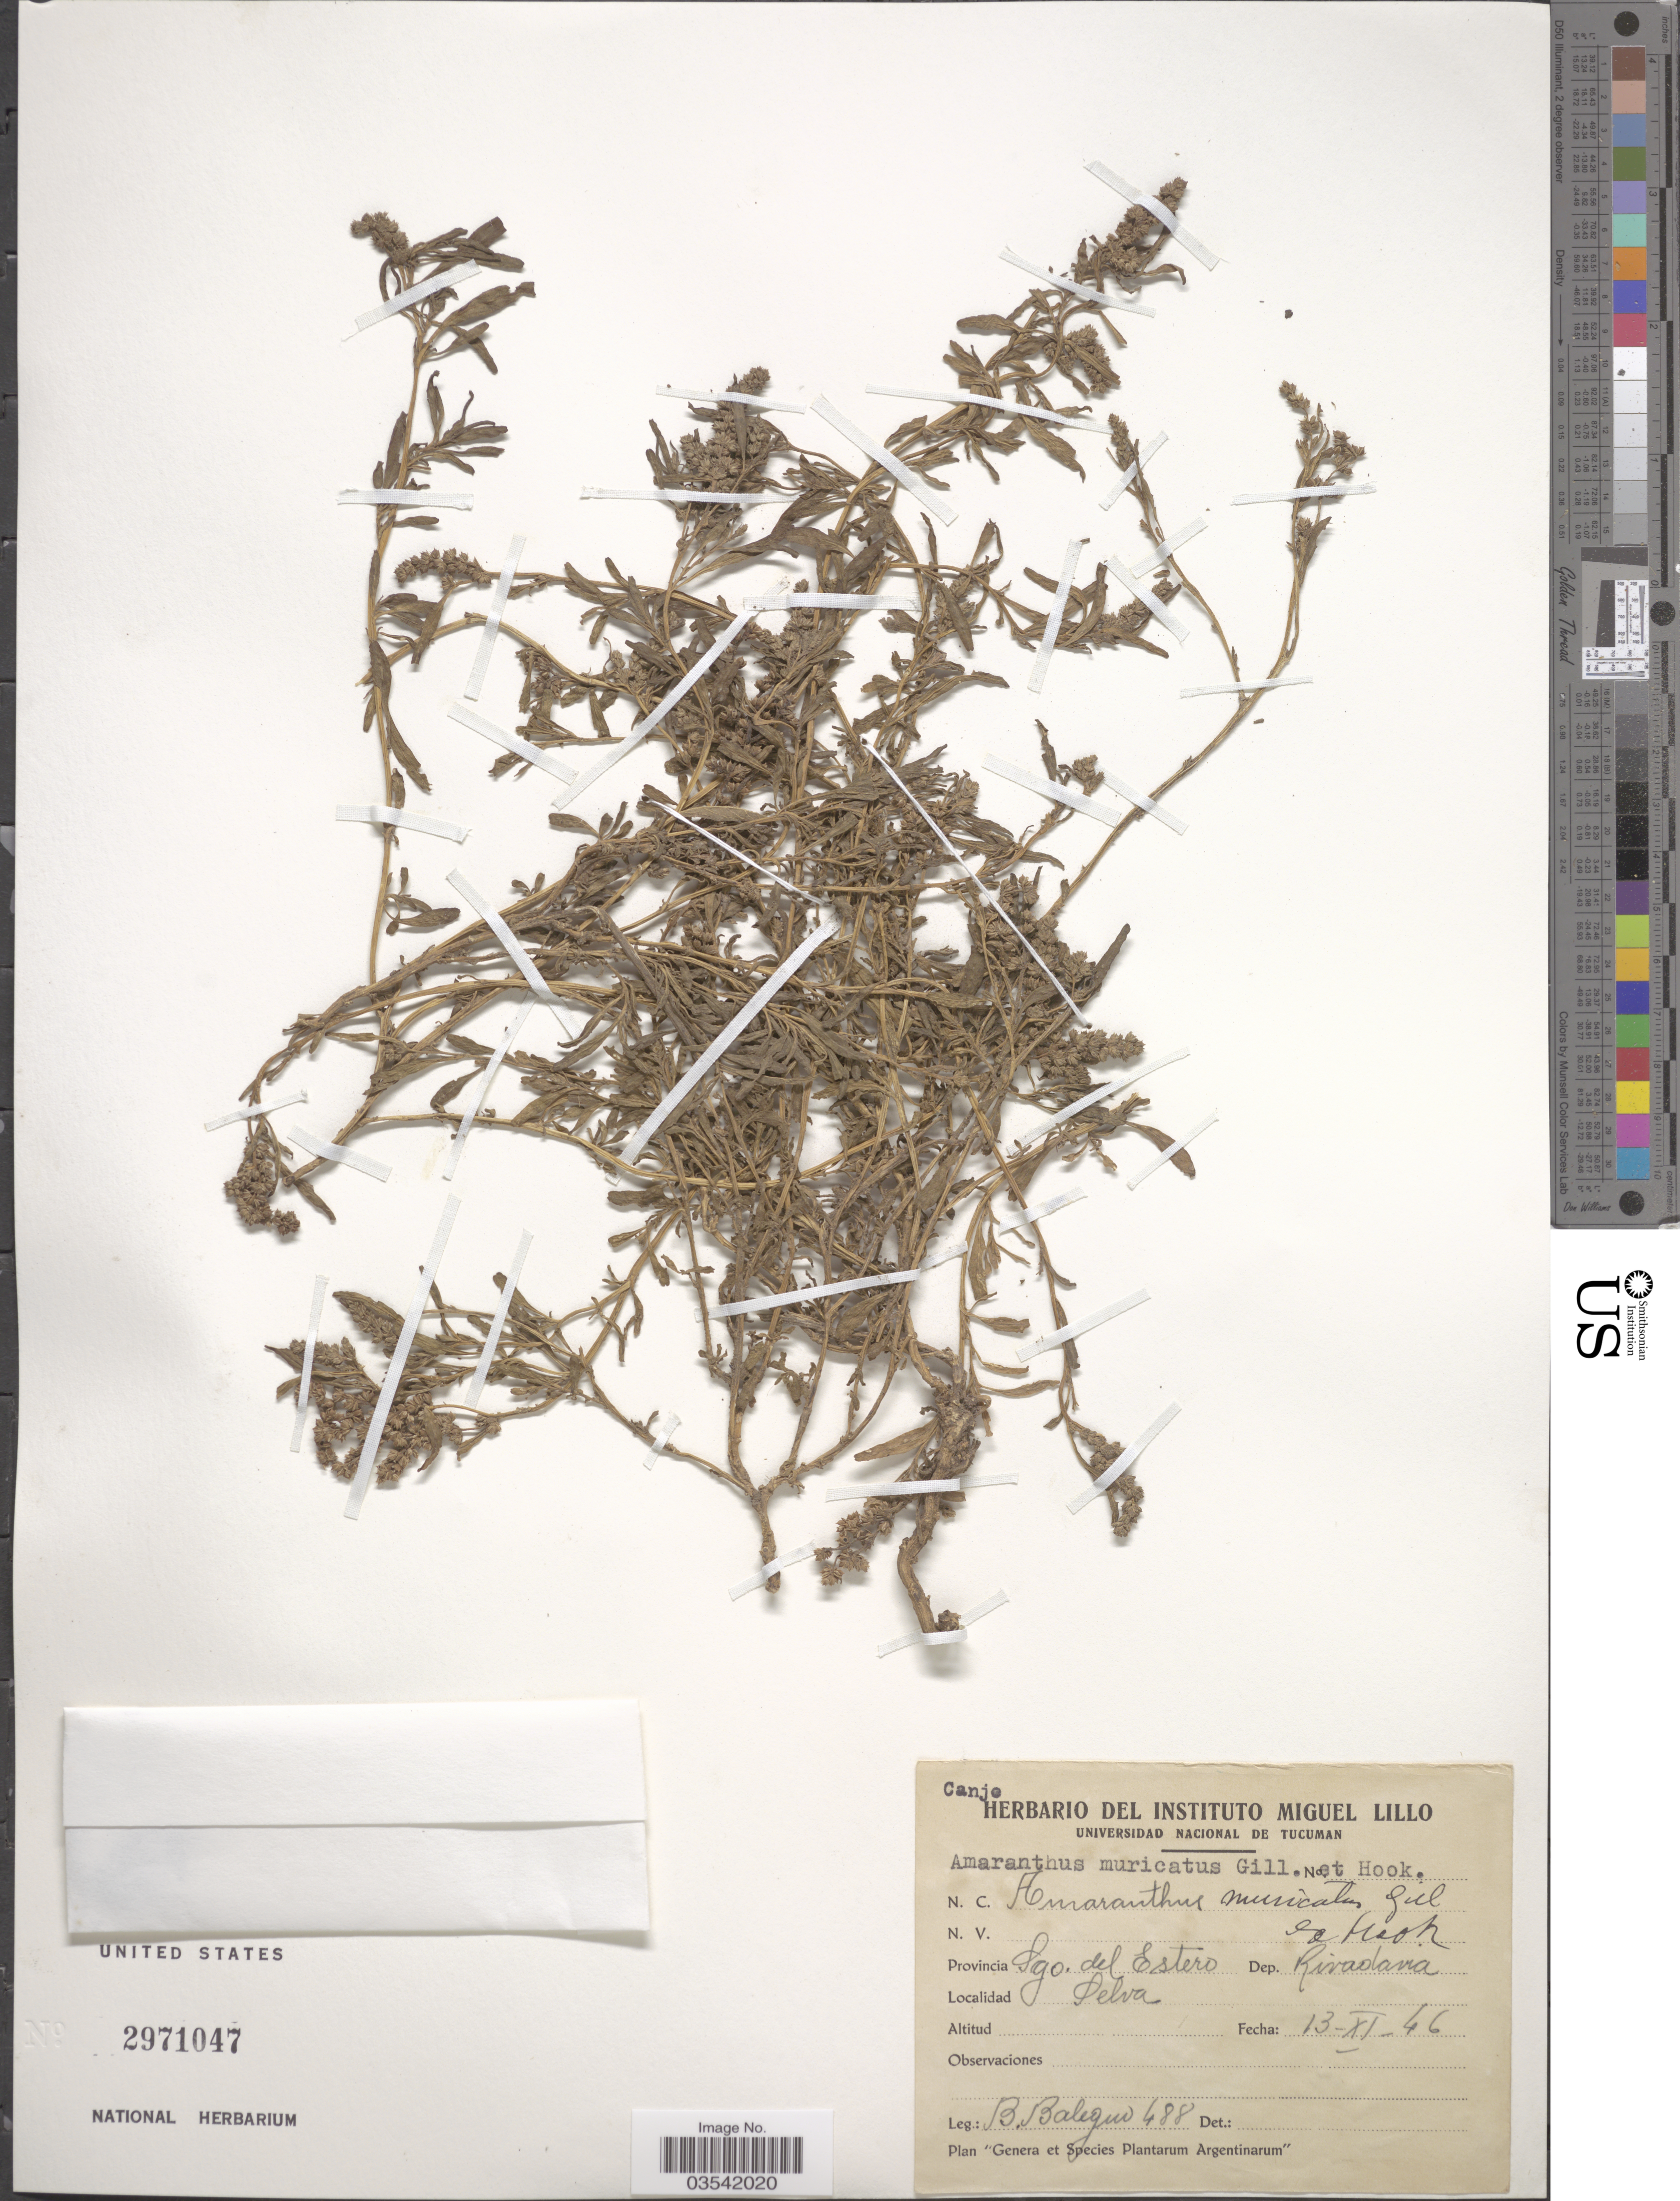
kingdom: Plantae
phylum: Tracheophyta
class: Magnoliopsida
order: Caryophyllales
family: Amaranthaceae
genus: Amaranthus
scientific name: Amaranthus muricatus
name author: (Moq.) Hieron.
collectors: B. Balegno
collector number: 488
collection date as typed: Transcribed d/m/y: 13/11/46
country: Argentina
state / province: Santiago del Estero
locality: Dep. Rivadavia. Selva.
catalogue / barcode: US 2971047